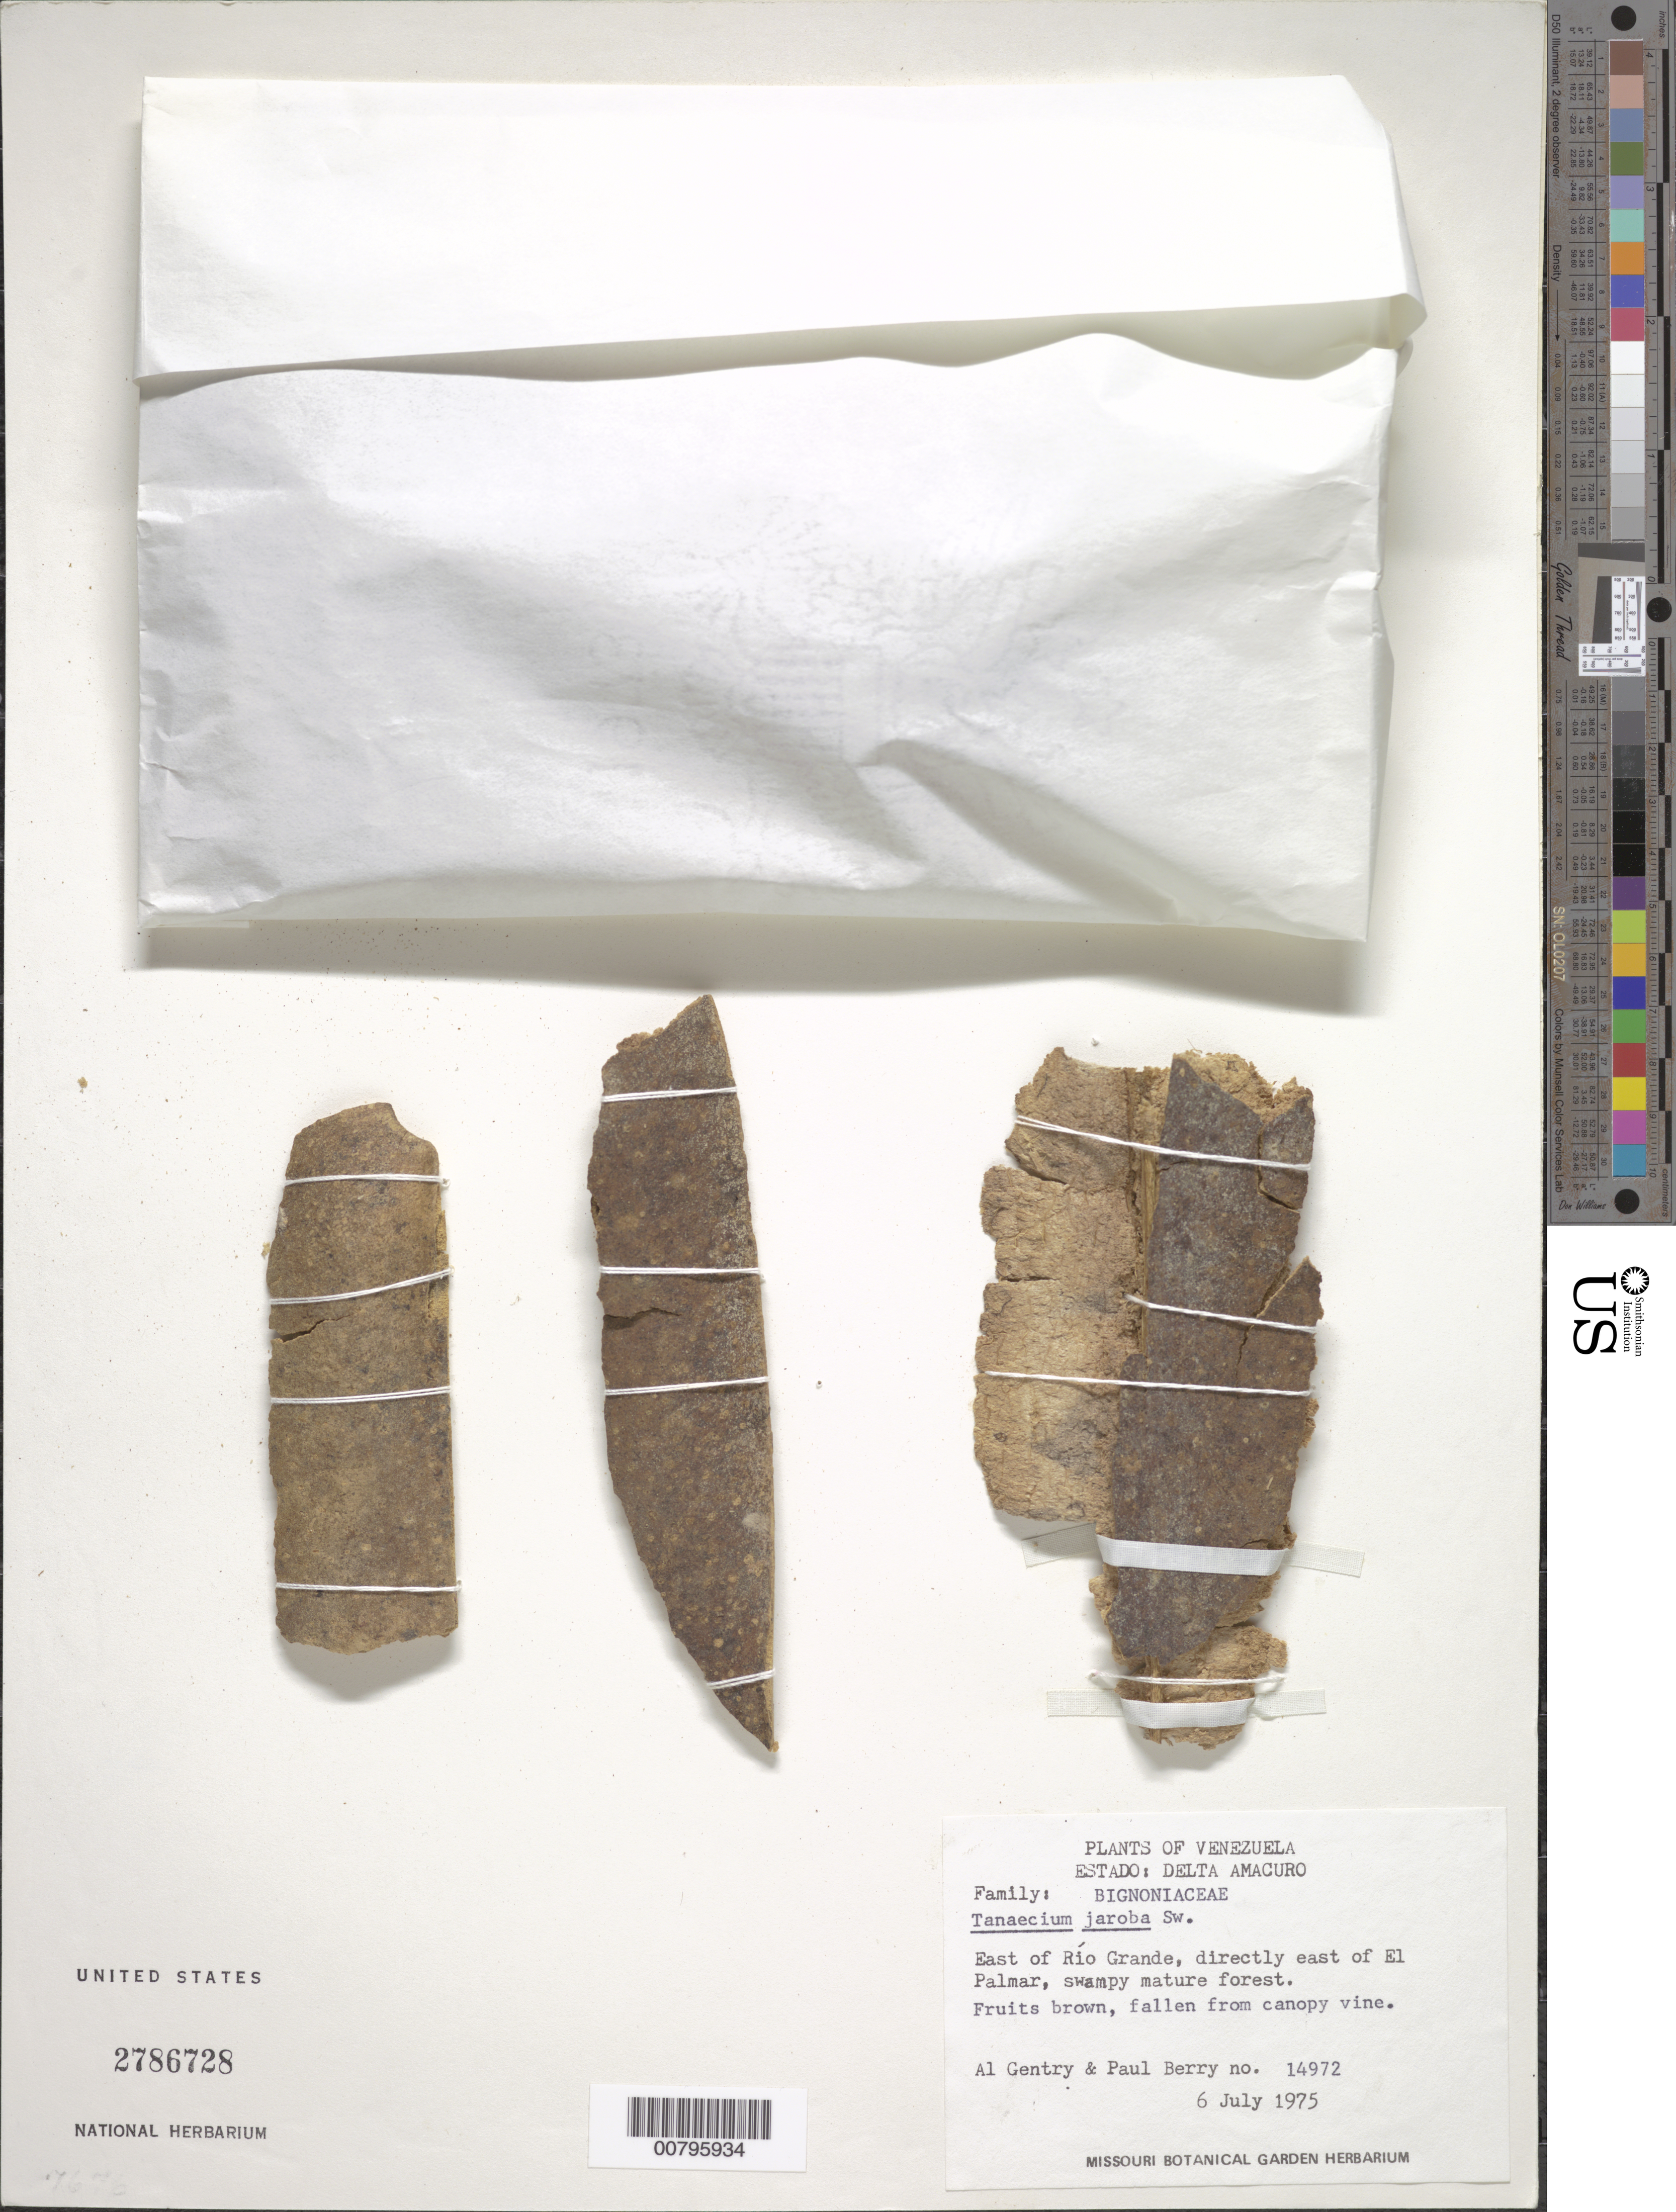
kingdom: Plantae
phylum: Tracheophyta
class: Magnoliopsida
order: Lamiales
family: Bignoniaceae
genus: Tanaecium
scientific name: Tanaecium jaroba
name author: Sw.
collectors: A. H. Gentry & P. Berry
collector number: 14972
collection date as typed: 6-Jul-75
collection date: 1975-07-06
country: Venezuela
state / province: Delta Amacuro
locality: Río Grande, E of río and directly east of El Palmar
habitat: Swampy mature forest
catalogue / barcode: US 2786728